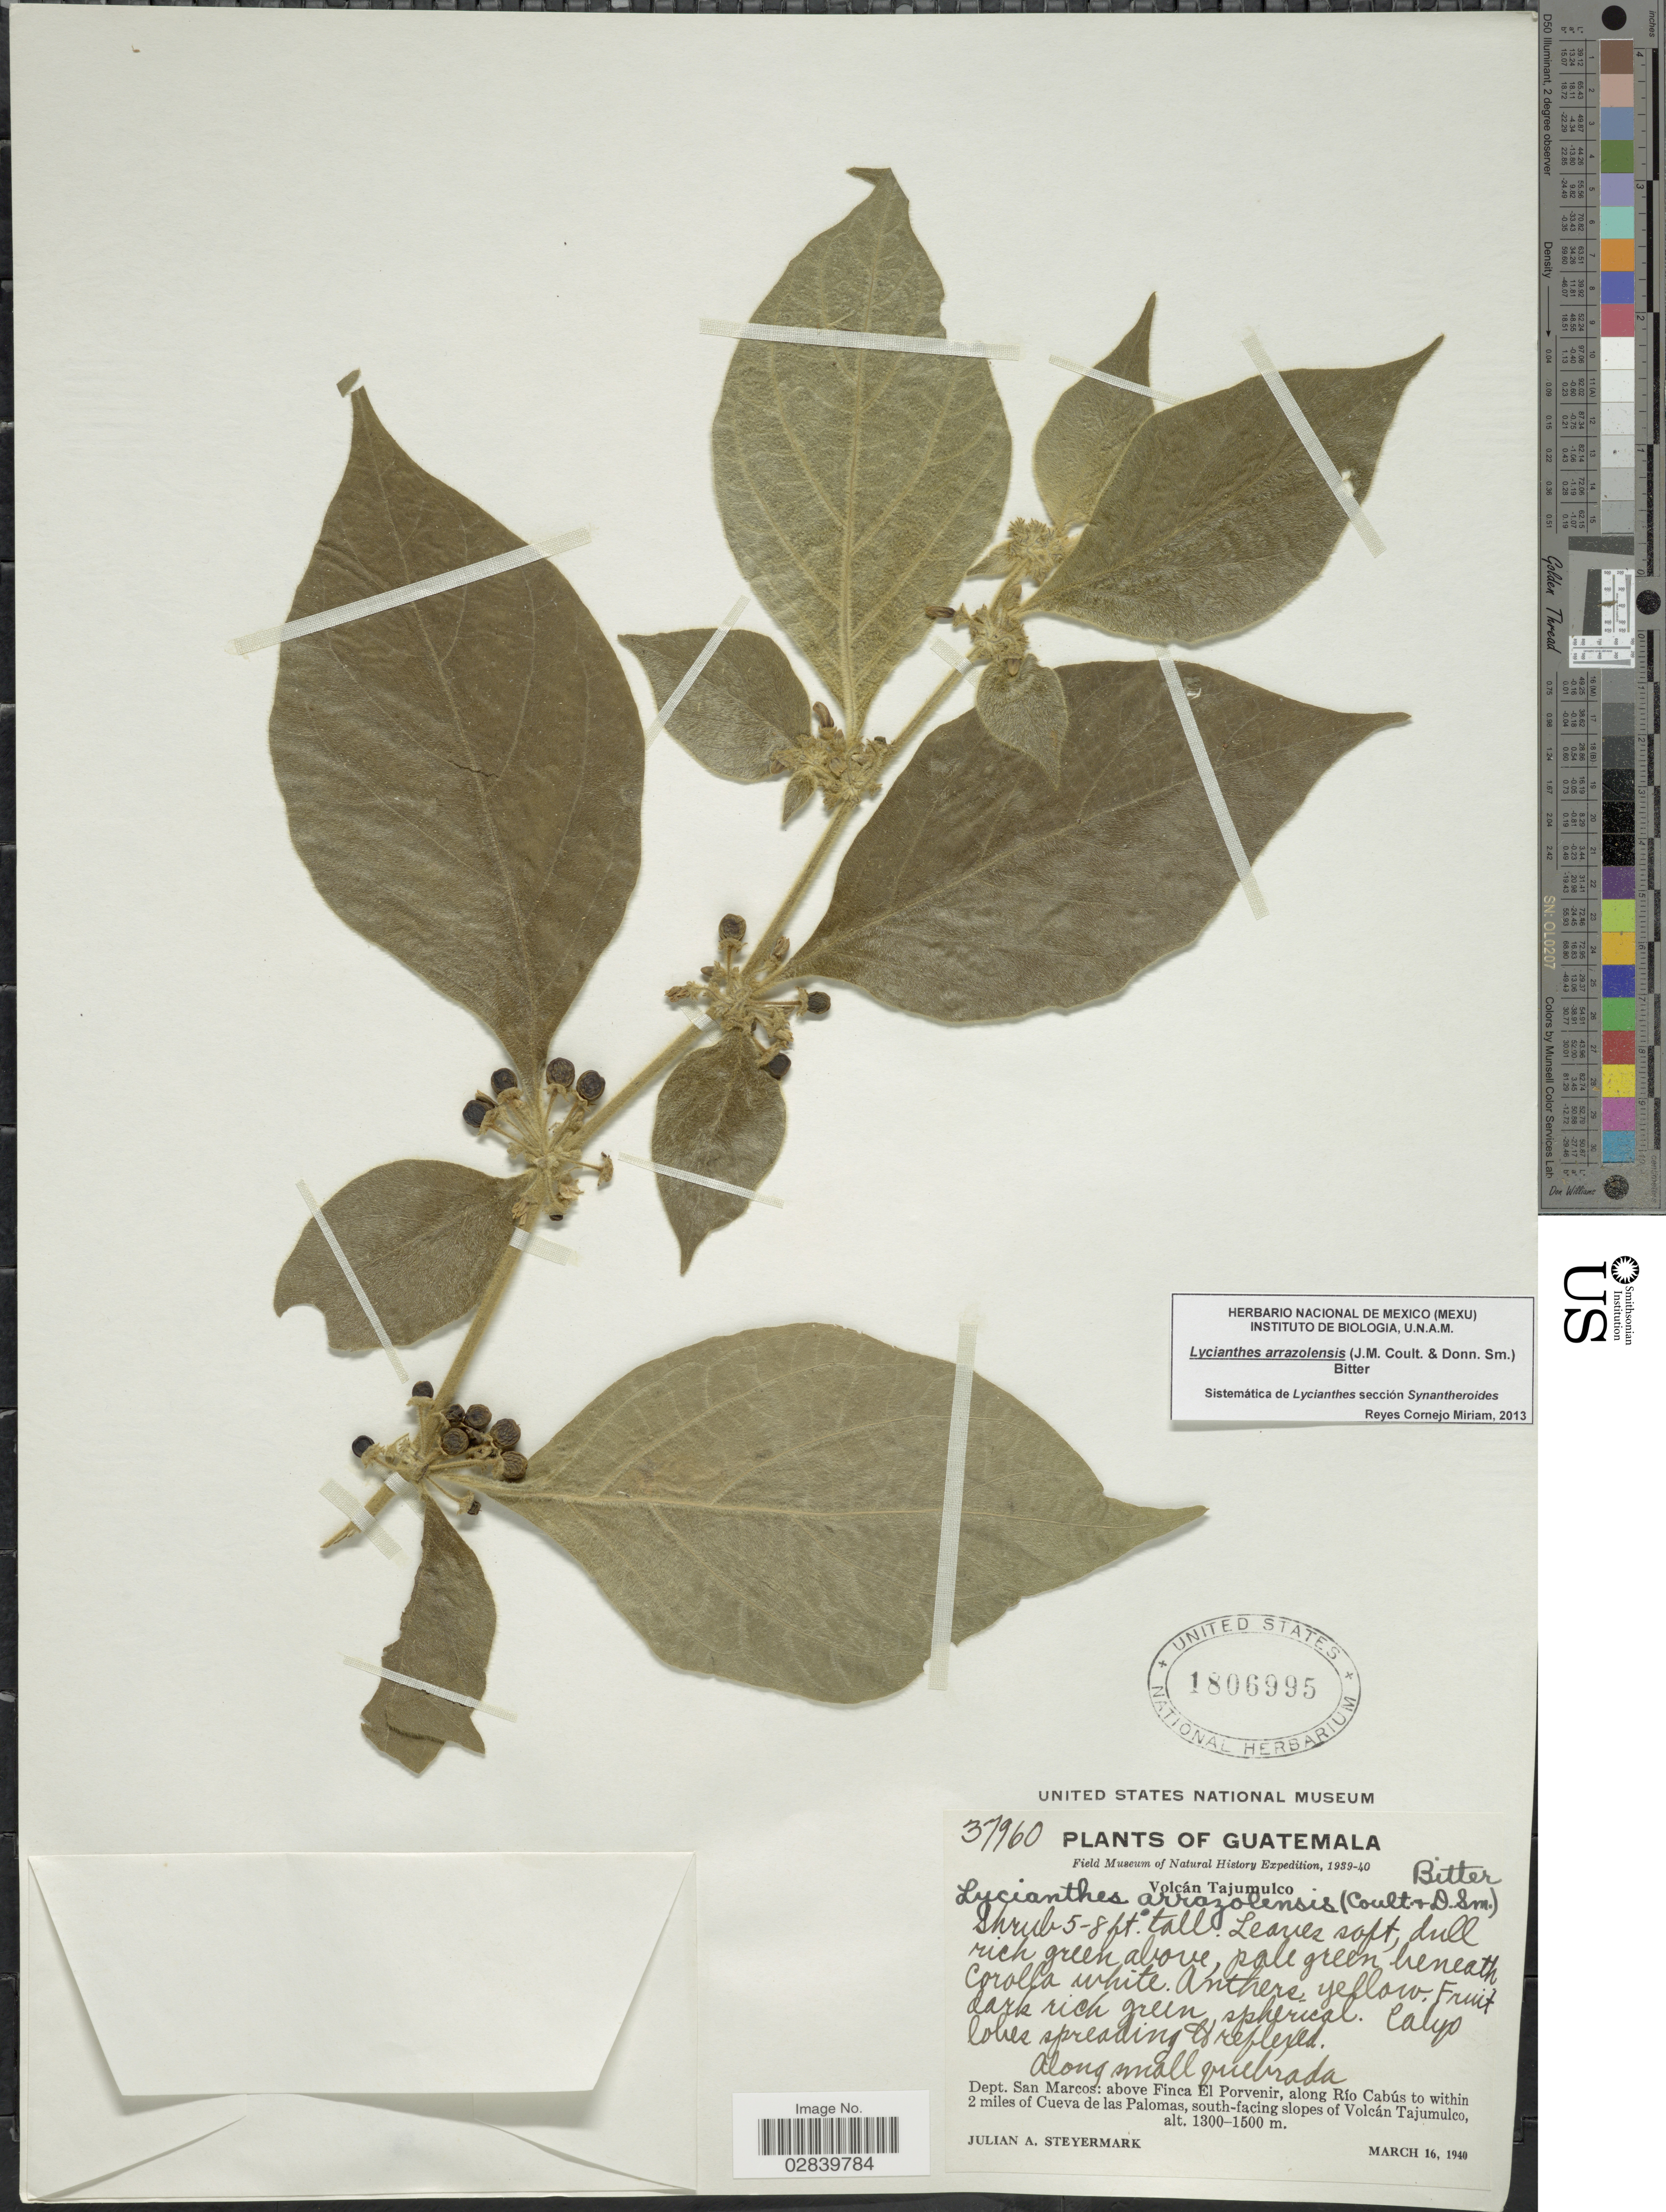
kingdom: Plantae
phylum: Tracheophyta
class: Magnoliopsida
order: Solanales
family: Solanaceae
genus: Lycianthes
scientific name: Lycianthes arrazolensis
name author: (J.M. Coult. & Donn. Sm.) Bitter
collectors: J. Steyermark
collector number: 37960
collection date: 1940-03-16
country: Guatemala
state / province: San Marcos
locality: Volcán Tajumulco. Dept. San Marcos: above Finca El Porvenir, along Río Cabús to within 2 miles of Cueva de las Palomas, south-facing slopes of Volcán Tajumulco.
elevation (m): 1300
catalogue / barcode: US 1806995